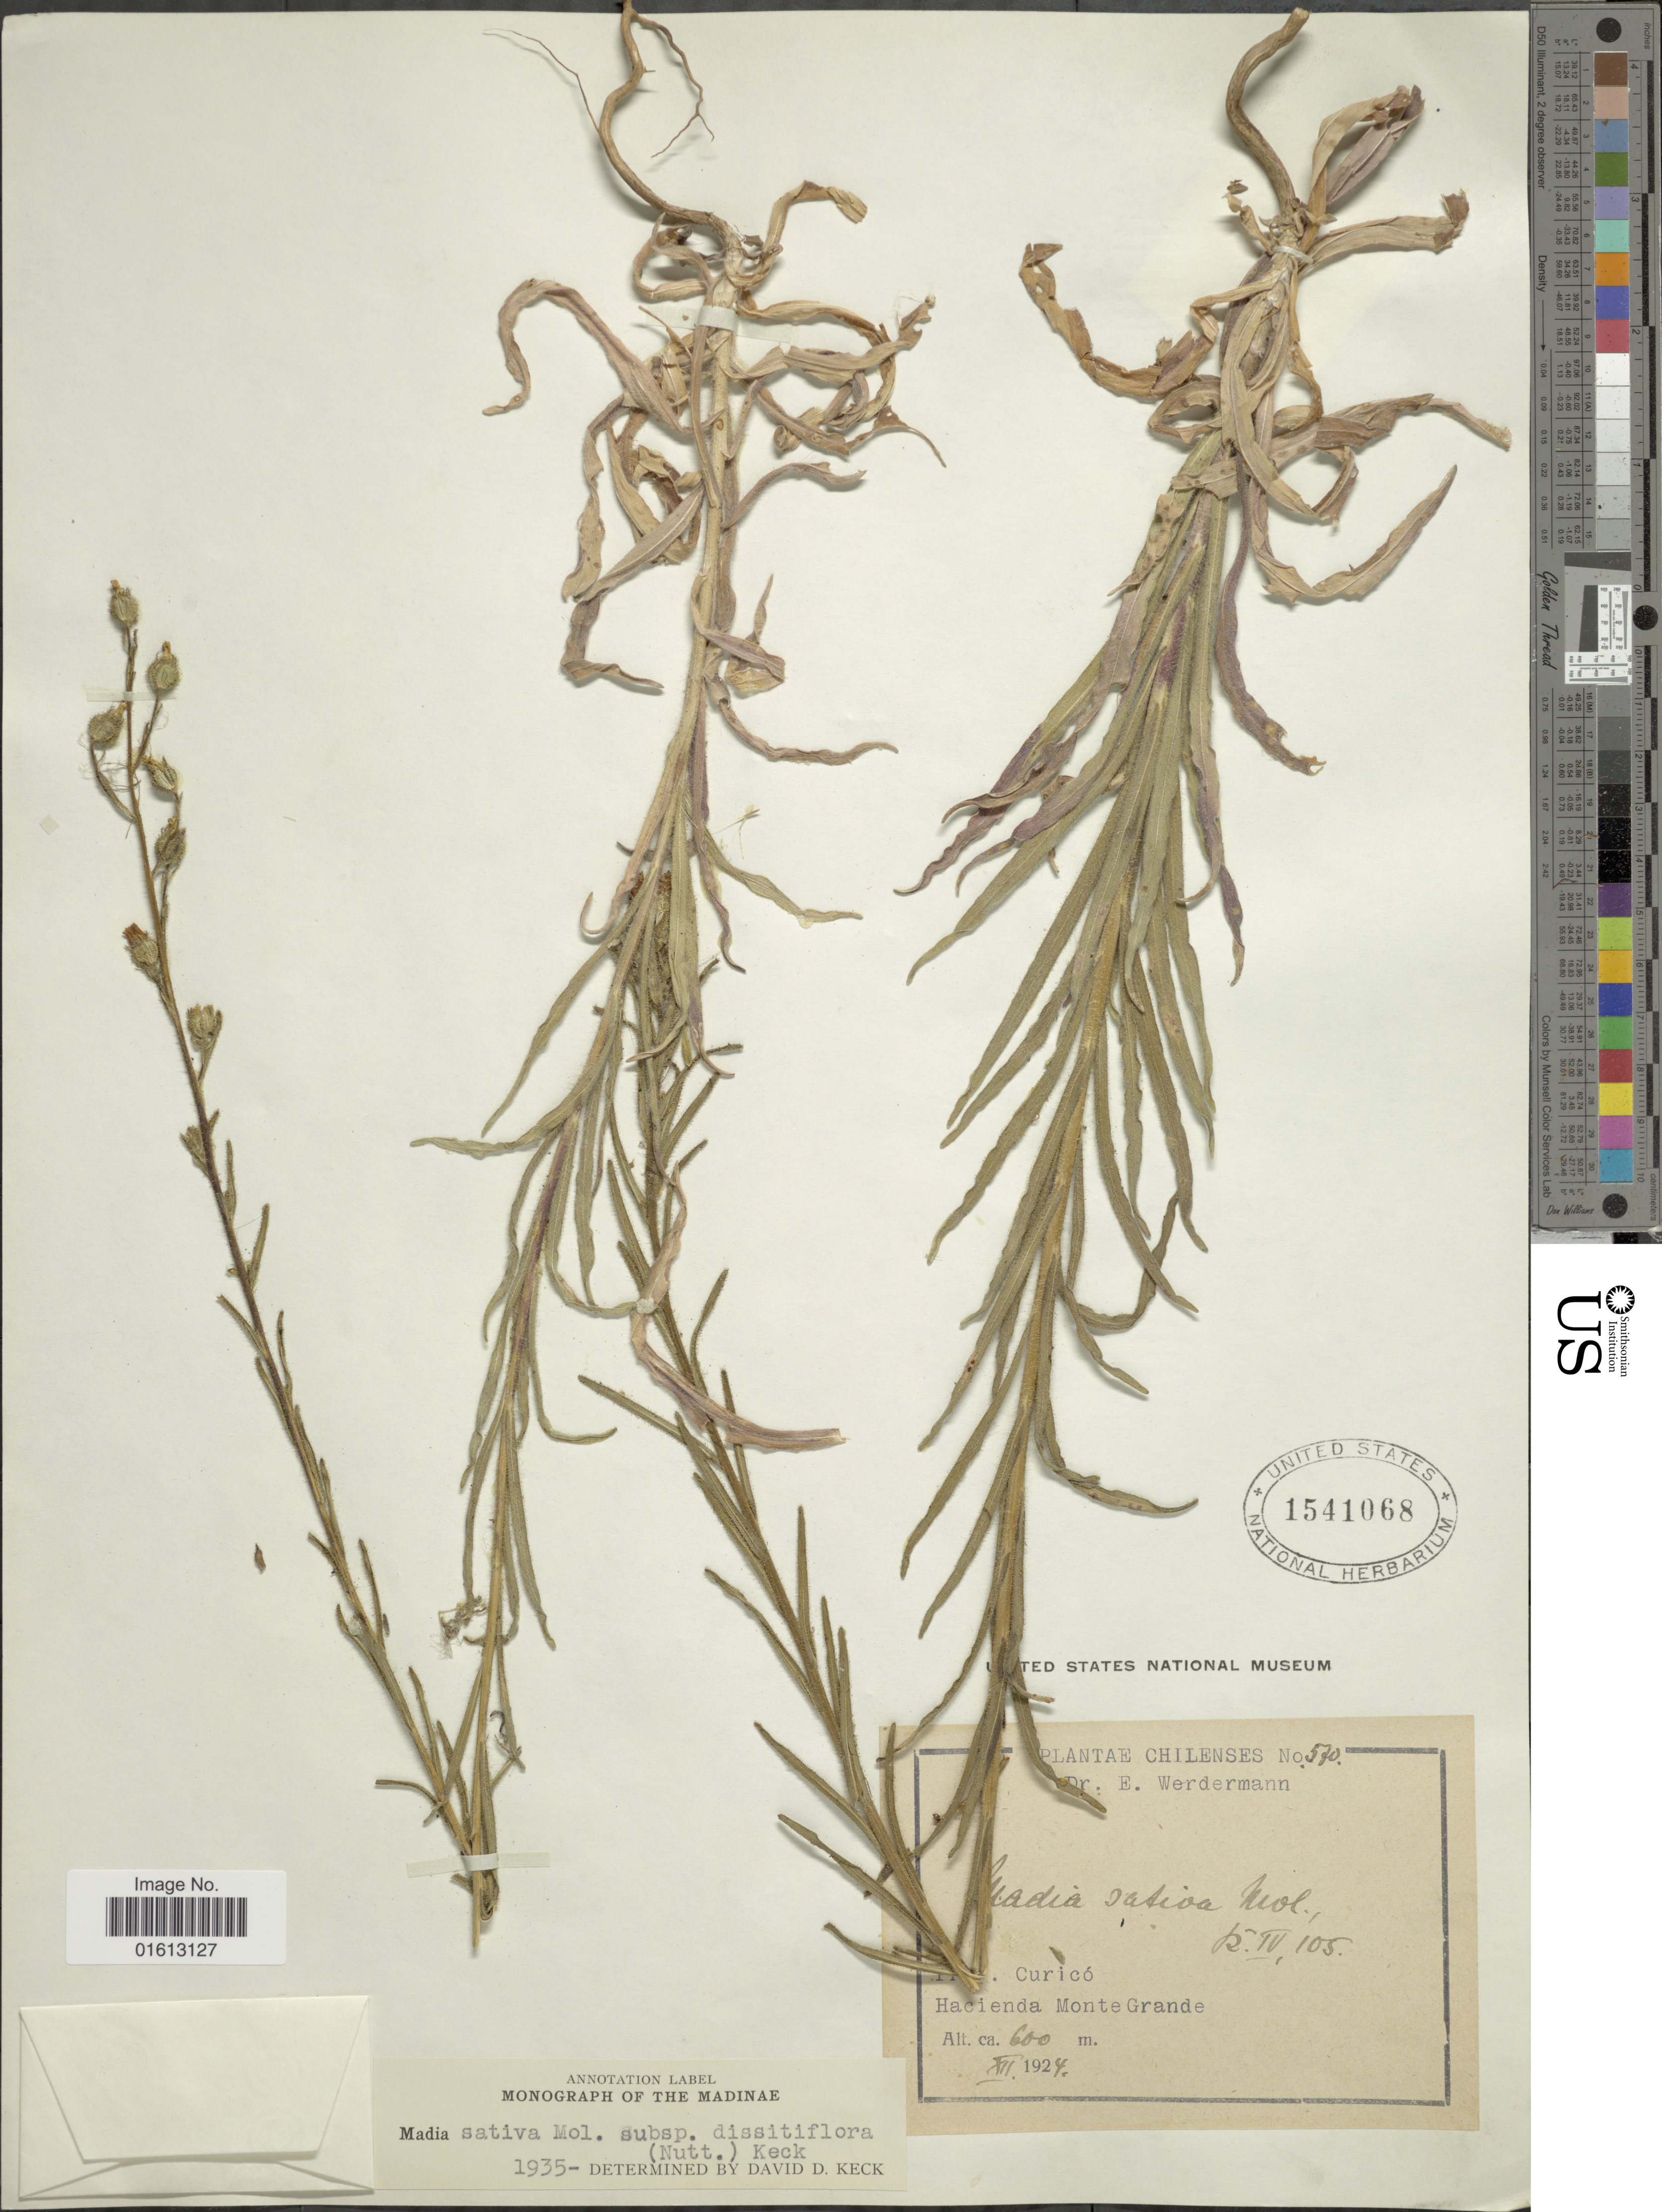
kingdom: Plantae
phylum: Tracheophyta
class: Magnoliopsida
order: Asterales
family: Asteraceae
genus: Madia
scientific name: Madia sativa subsp. dissitiflora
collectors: E. Werdermann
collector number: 520*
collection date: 1924-12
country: Chile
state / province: Maule (VII)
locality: Chilenses, Prov. Curicó, Hacienda Monte Grande.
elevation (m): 600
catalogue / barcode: US 1541068